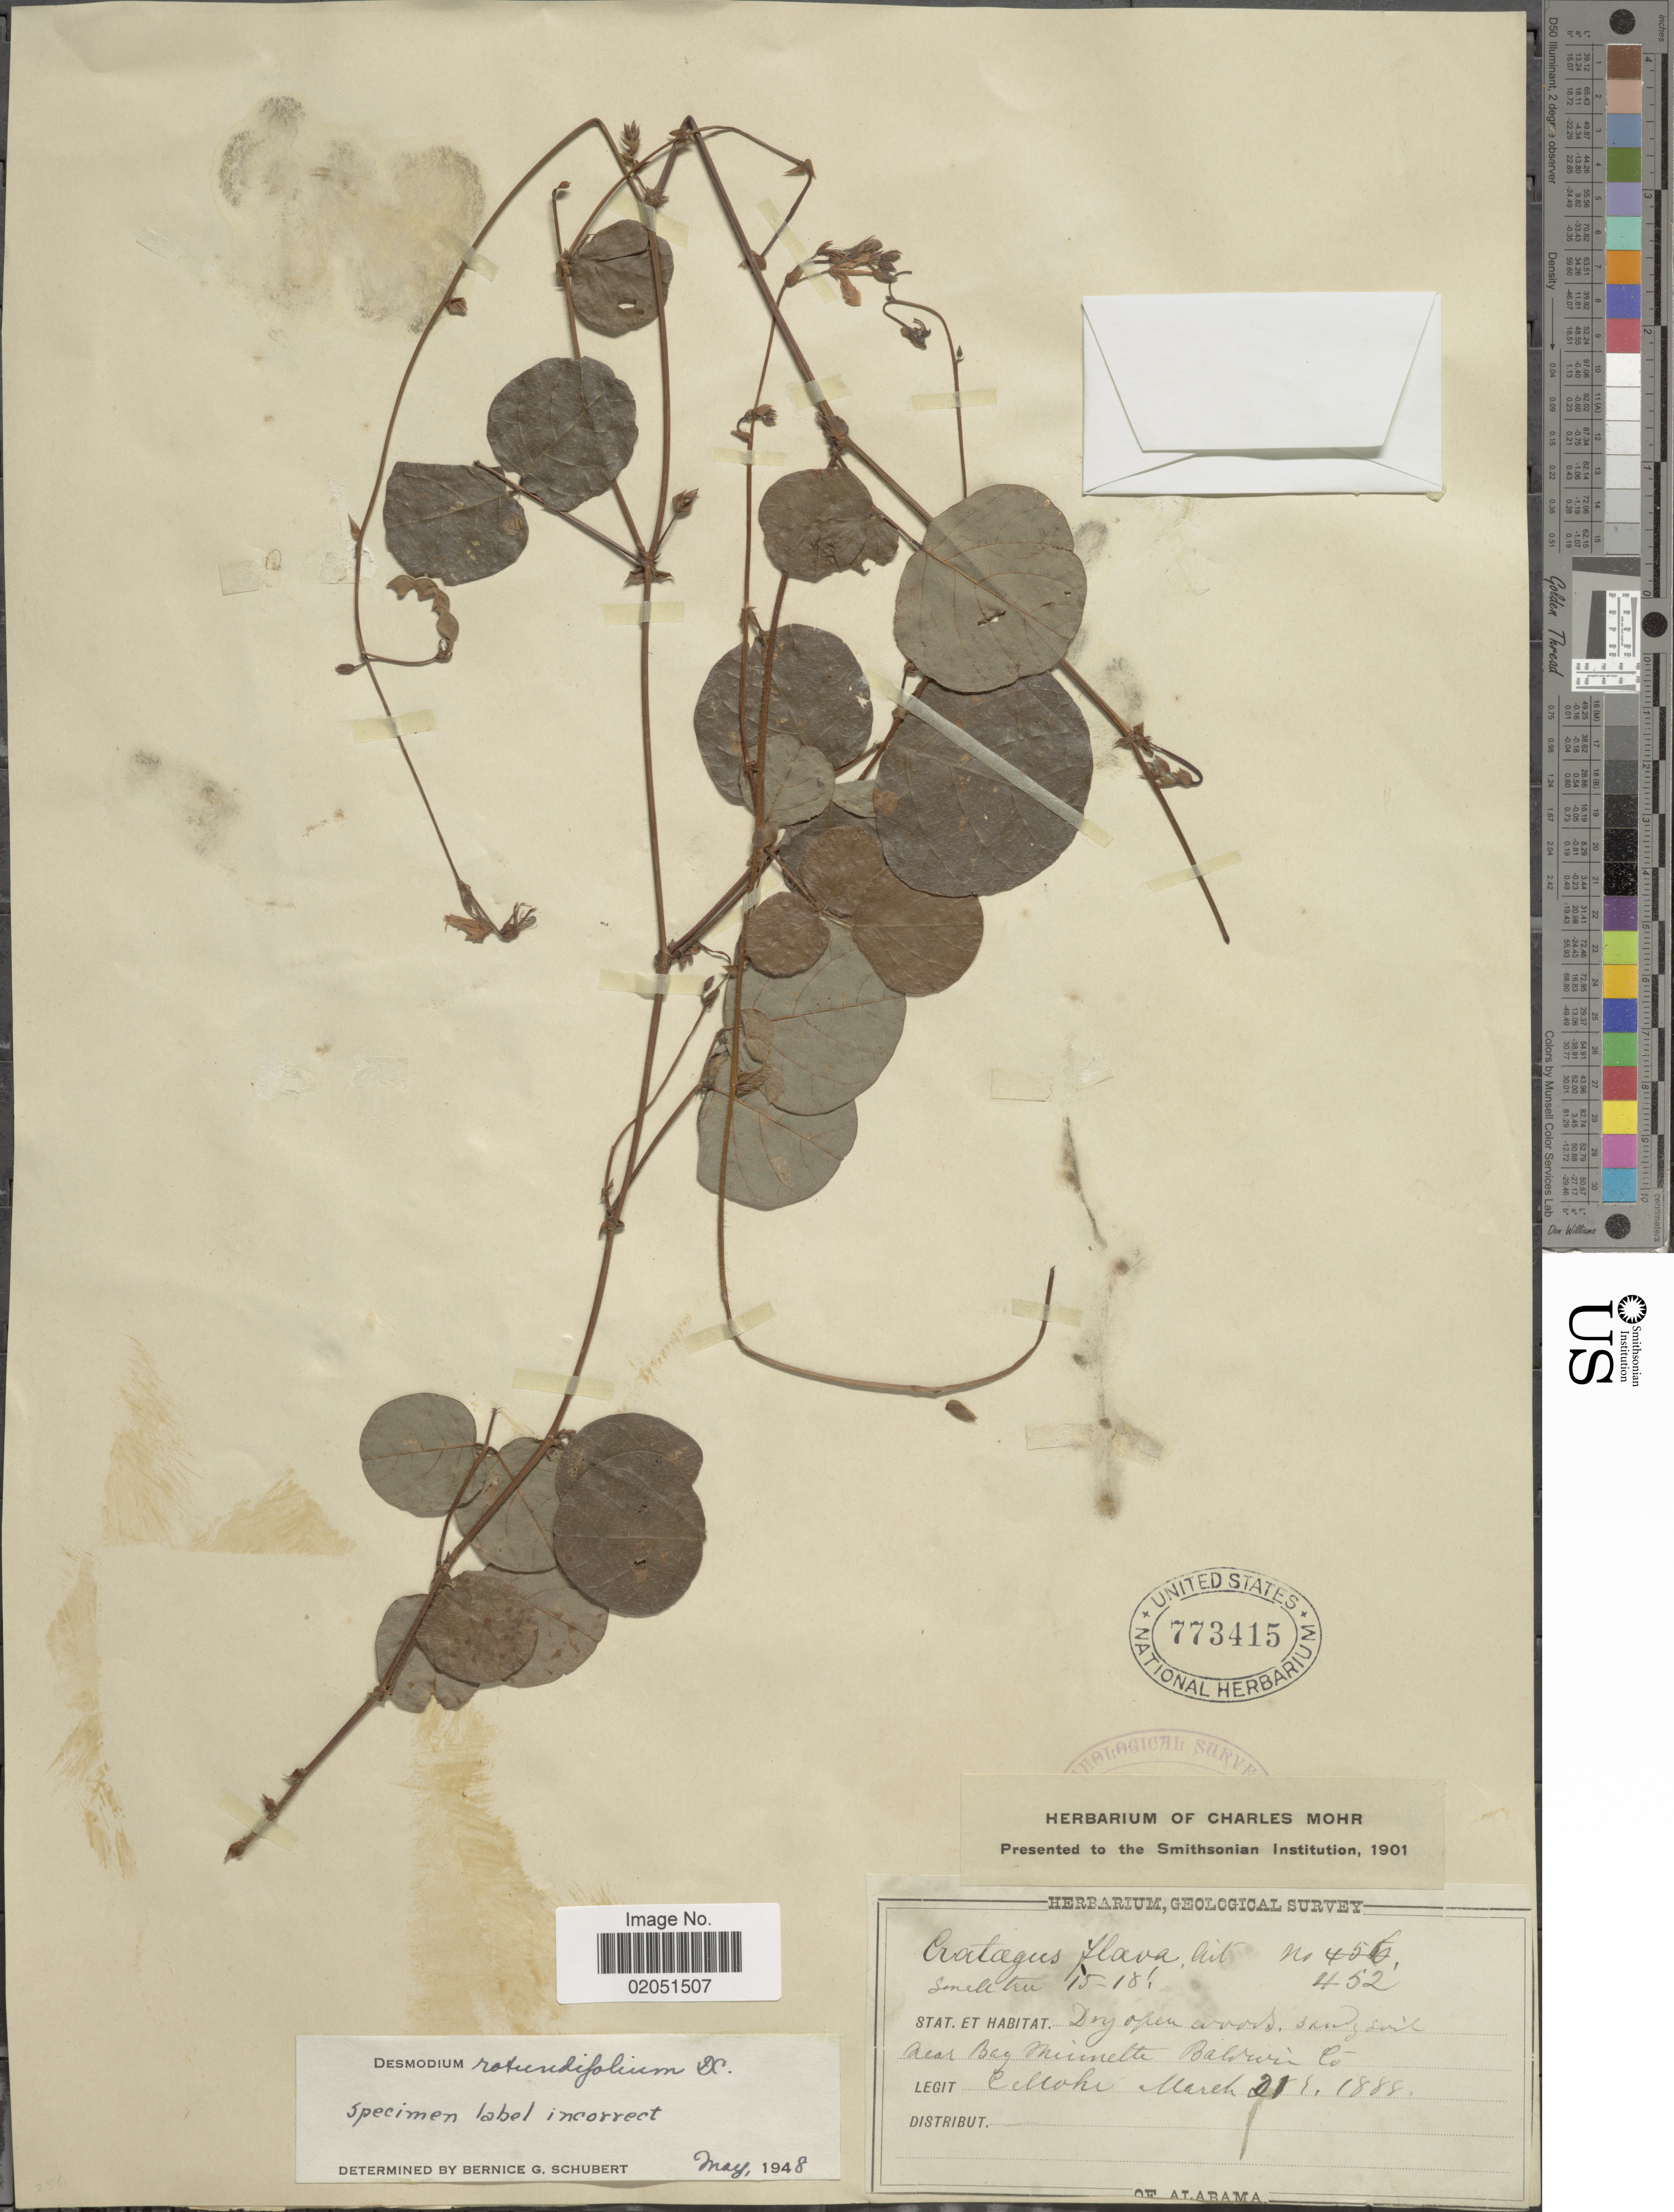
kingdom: Plantae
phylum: Tracheophyta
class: Magnoliopsida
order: Fabales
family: Fabaceae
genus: Desmodium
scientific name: Desmodium rotundifolium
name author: DC.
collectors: C. T. Mohr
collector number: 452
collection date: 1888-03-21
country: United States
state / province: Alabama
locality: Near Bay Minette Baldwin Co.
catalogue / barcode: US 773415